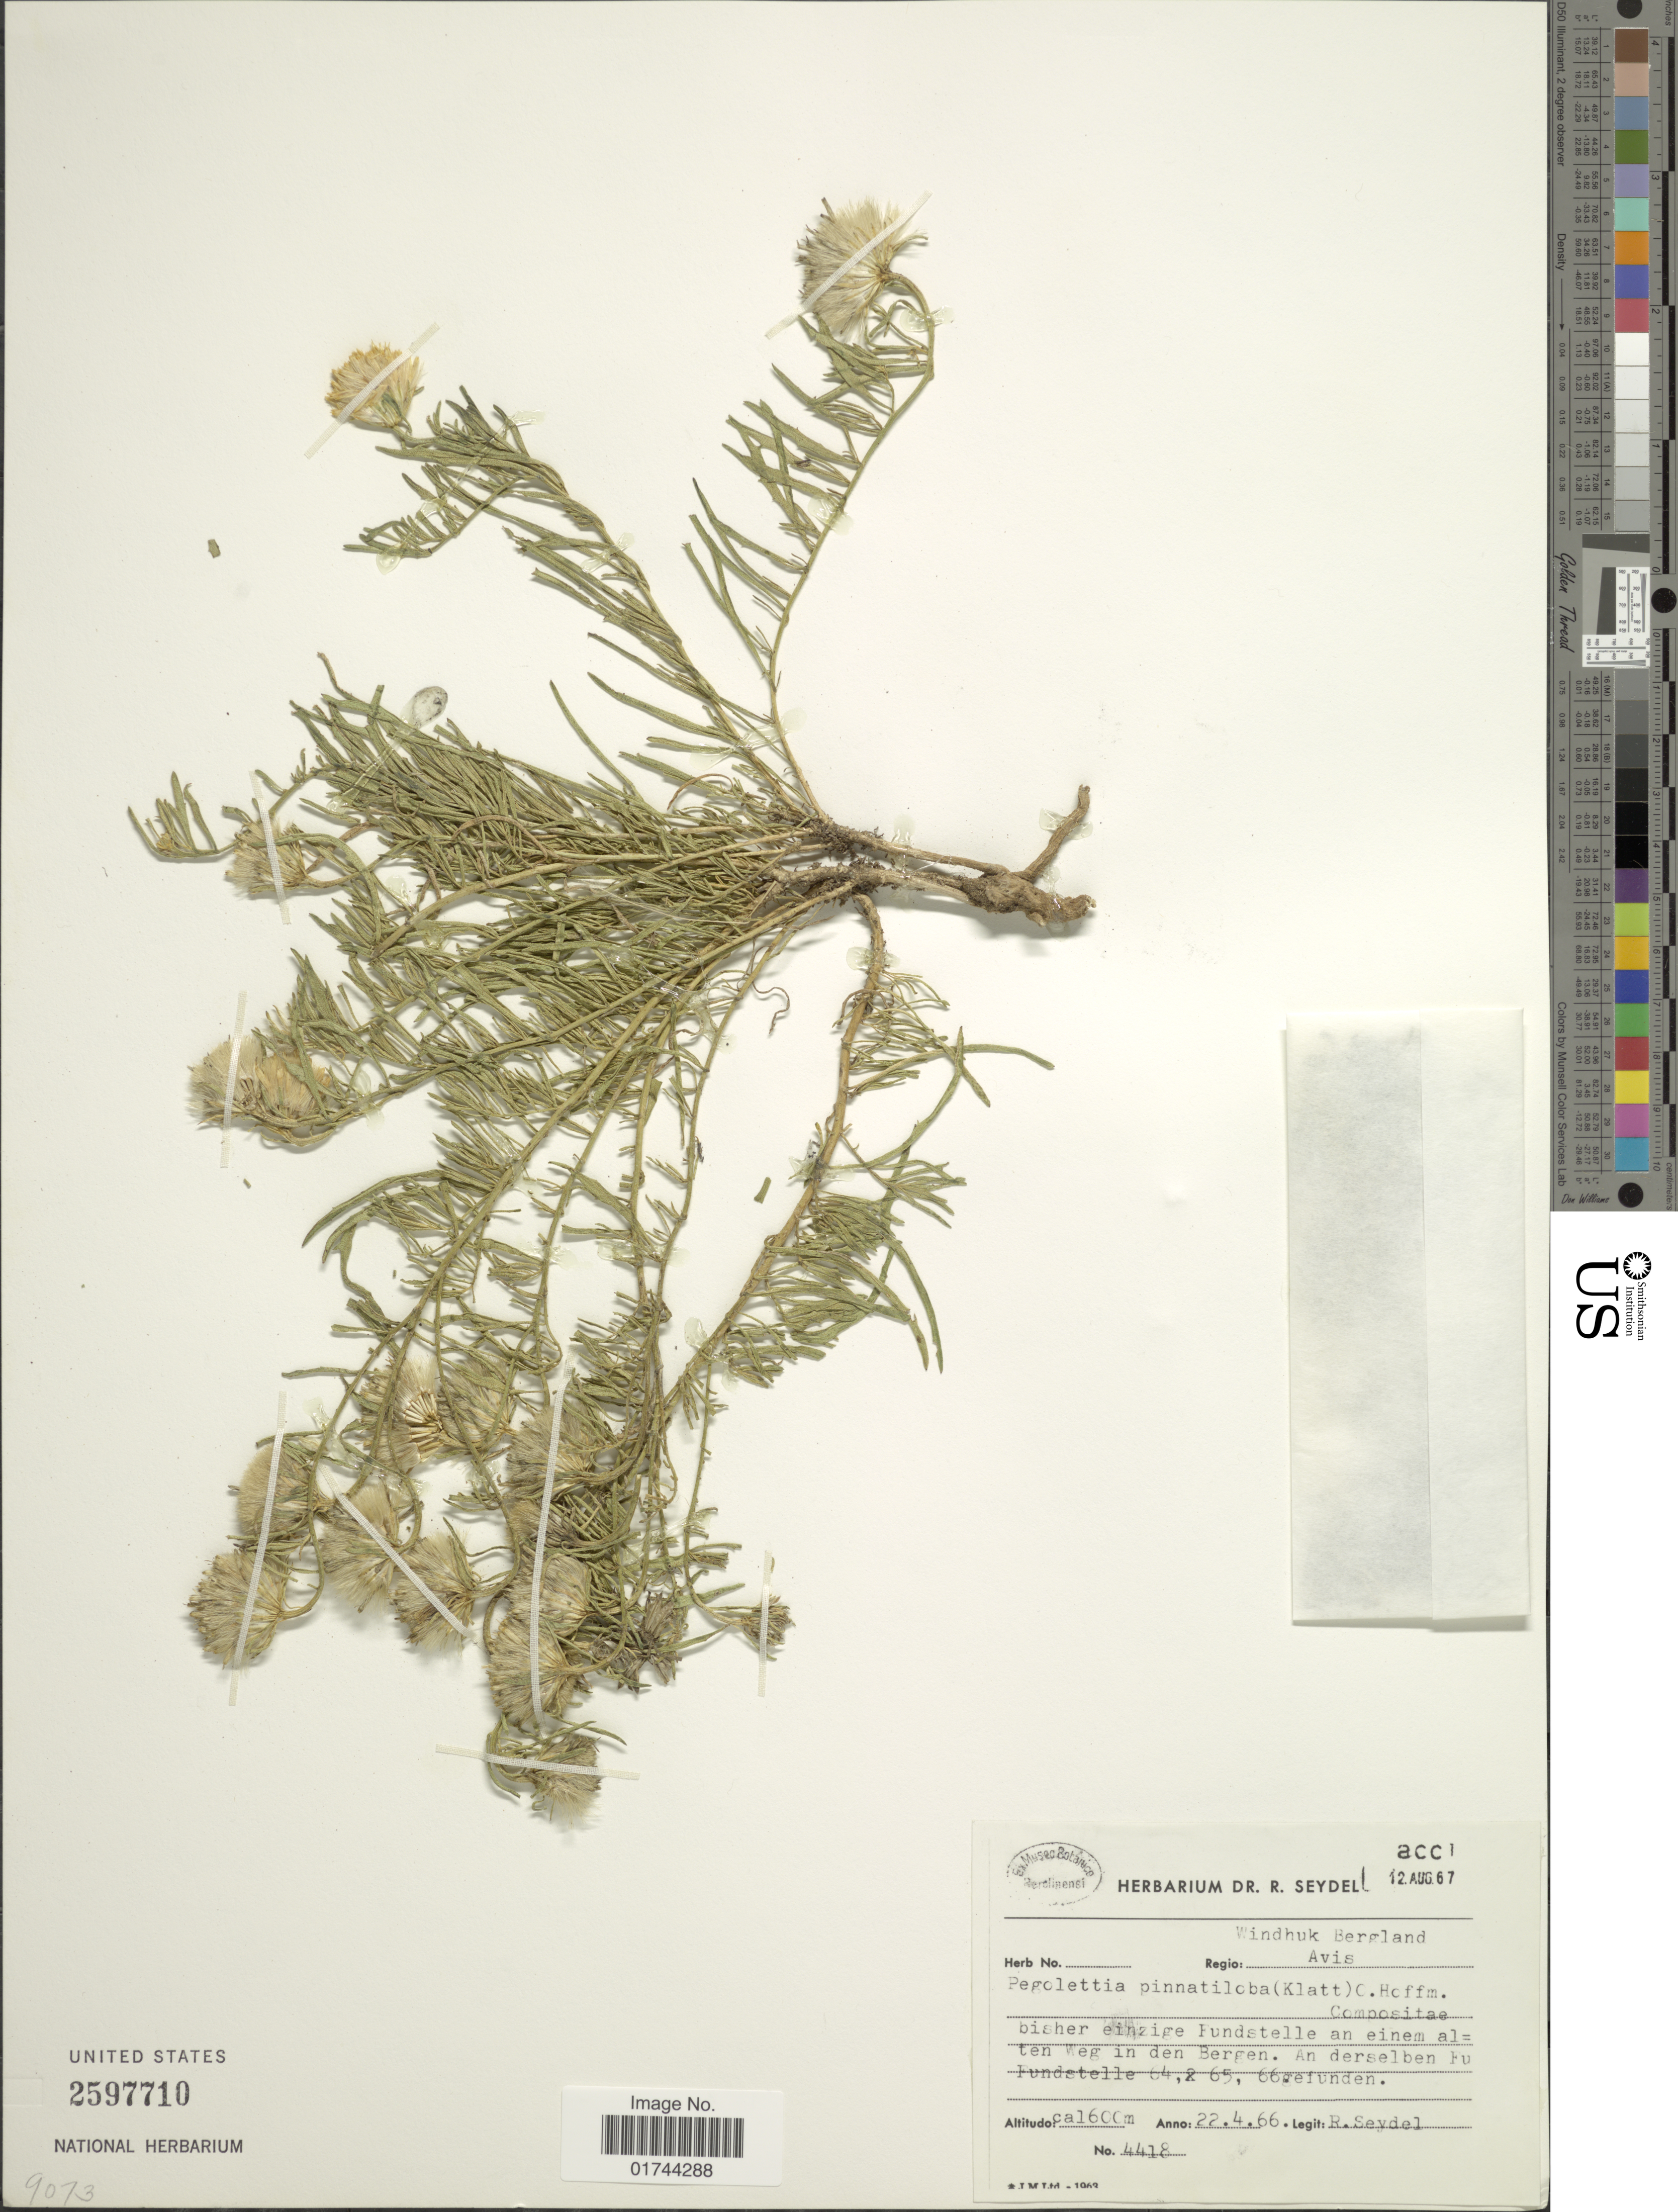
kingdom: Plantae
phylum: Tracheophyta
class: Magnoliopsida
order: Asterales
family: Asteraceae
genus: Pegolettia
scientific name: Pegolettia pinnatilobata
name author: (Klatt) O. Hoffm. ex Dinter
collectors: R. Seydel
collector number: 4418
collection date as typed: Transcribed d/m/y: 22/4/66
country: Namibia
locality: An derselben Fy Fundstelle 64, & 65, 66 gefunden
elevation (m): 1600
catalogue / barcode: US 2597710